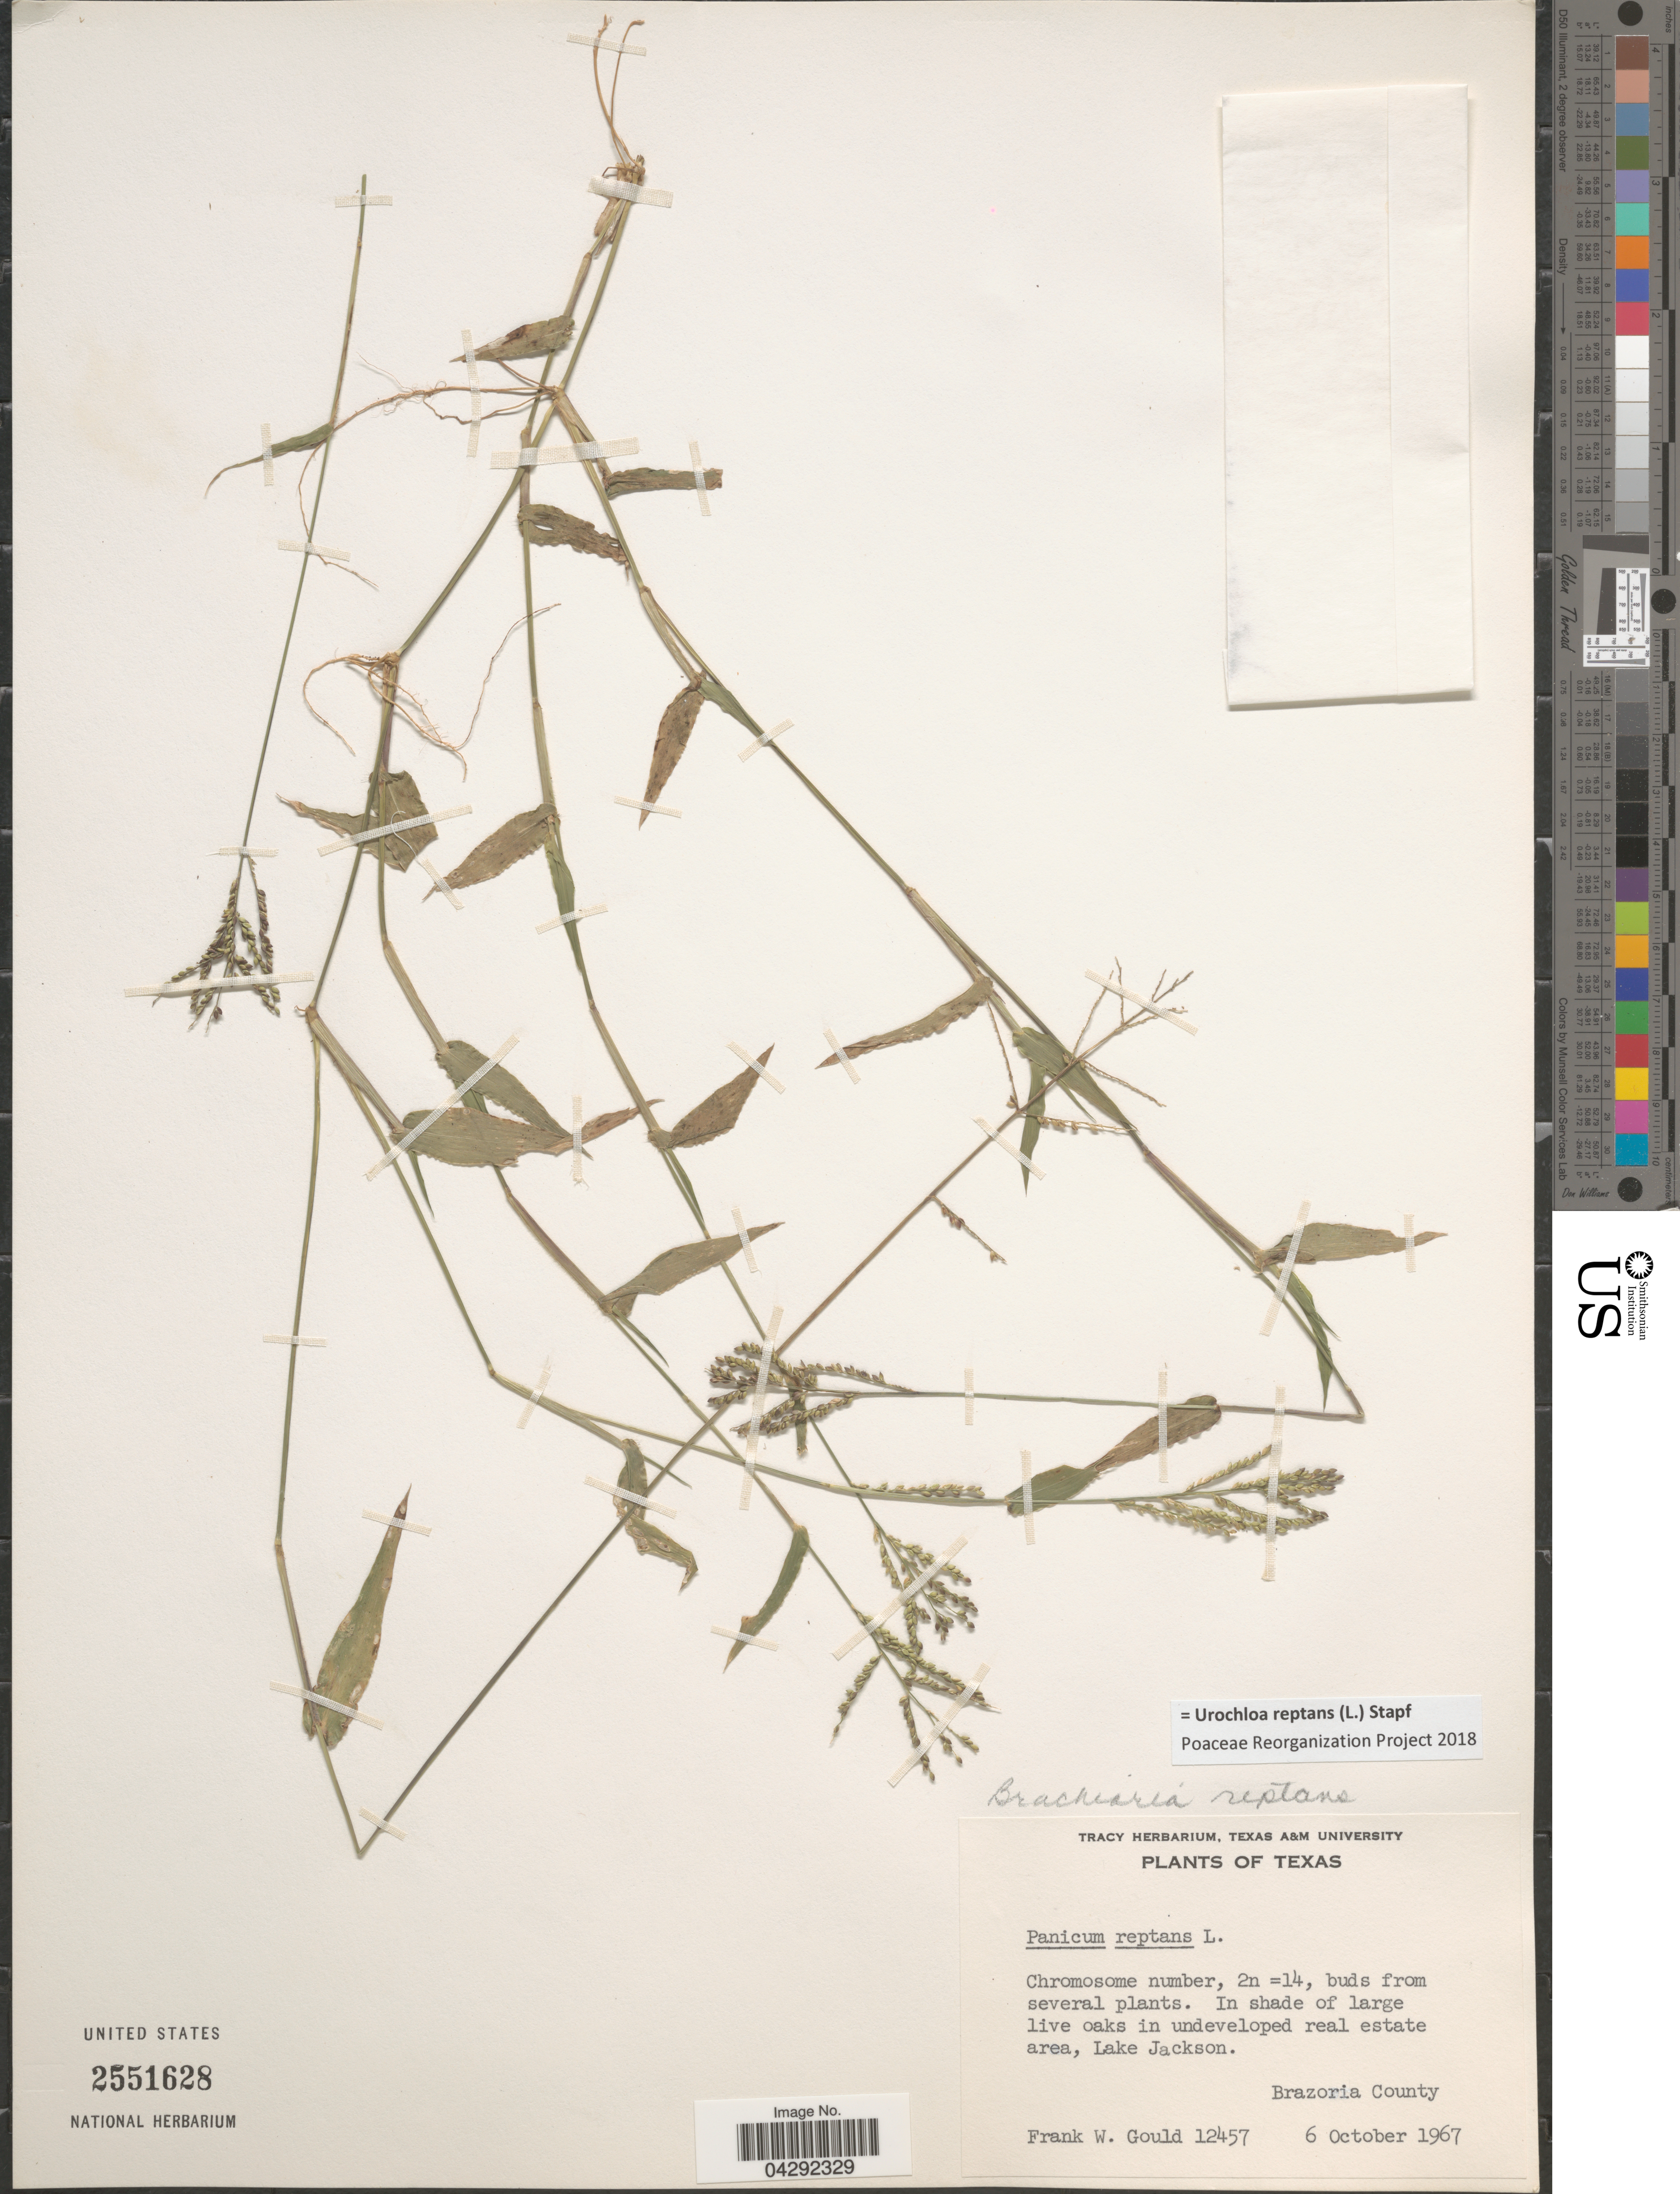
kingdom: Plantae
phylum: Tracheophyta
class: Liliopsida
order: Poales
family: Poaceae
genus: Urochloa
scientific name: Urochloa reptans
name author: (L.) Stapf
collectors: F. W. Gould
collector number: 12457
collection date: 1967-10-06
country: United States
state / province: Texas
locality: In undeveloped real estate area, Lake Jackson. Brazoria County.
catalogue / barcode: US 2551628